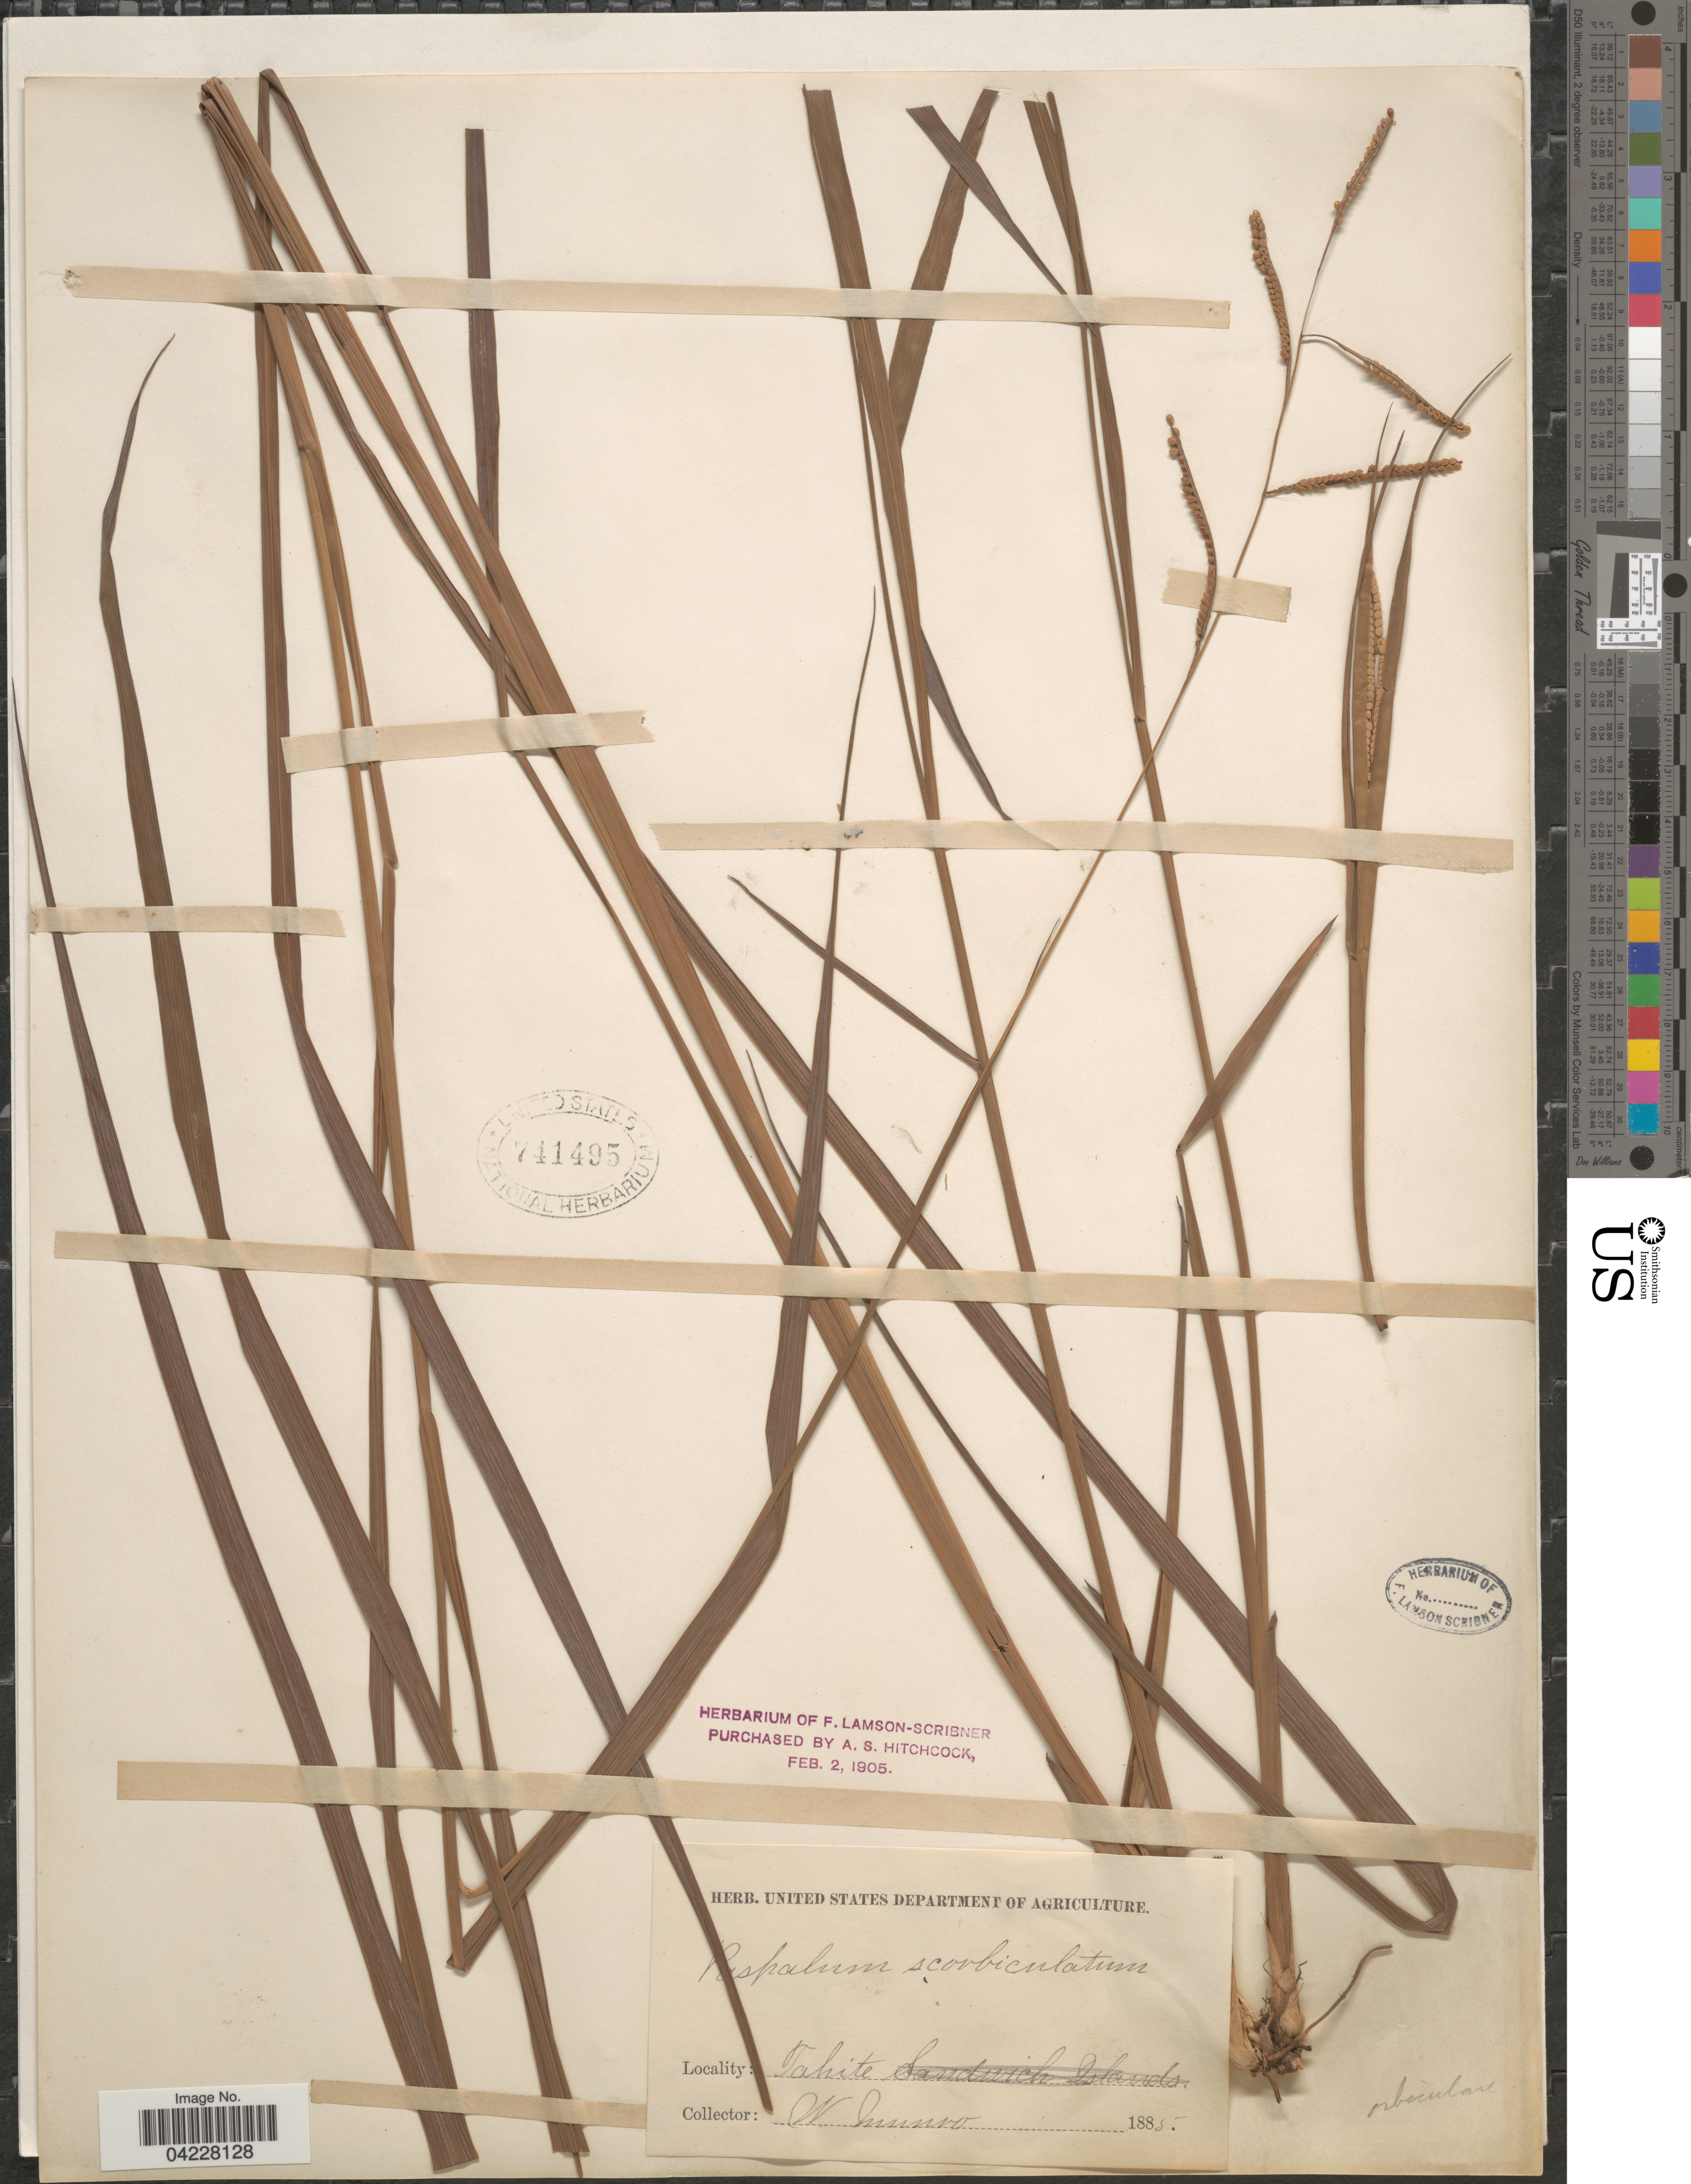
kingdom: Plantae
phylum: Tracheophyta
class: Liliopsida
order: Poales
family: Poaceae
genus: Paspalum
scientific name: Paspalum orbiculare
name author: G. Forst.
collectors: W. Munro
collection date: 1885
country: French Polynesia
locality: Tahite.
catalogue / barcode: US 741495